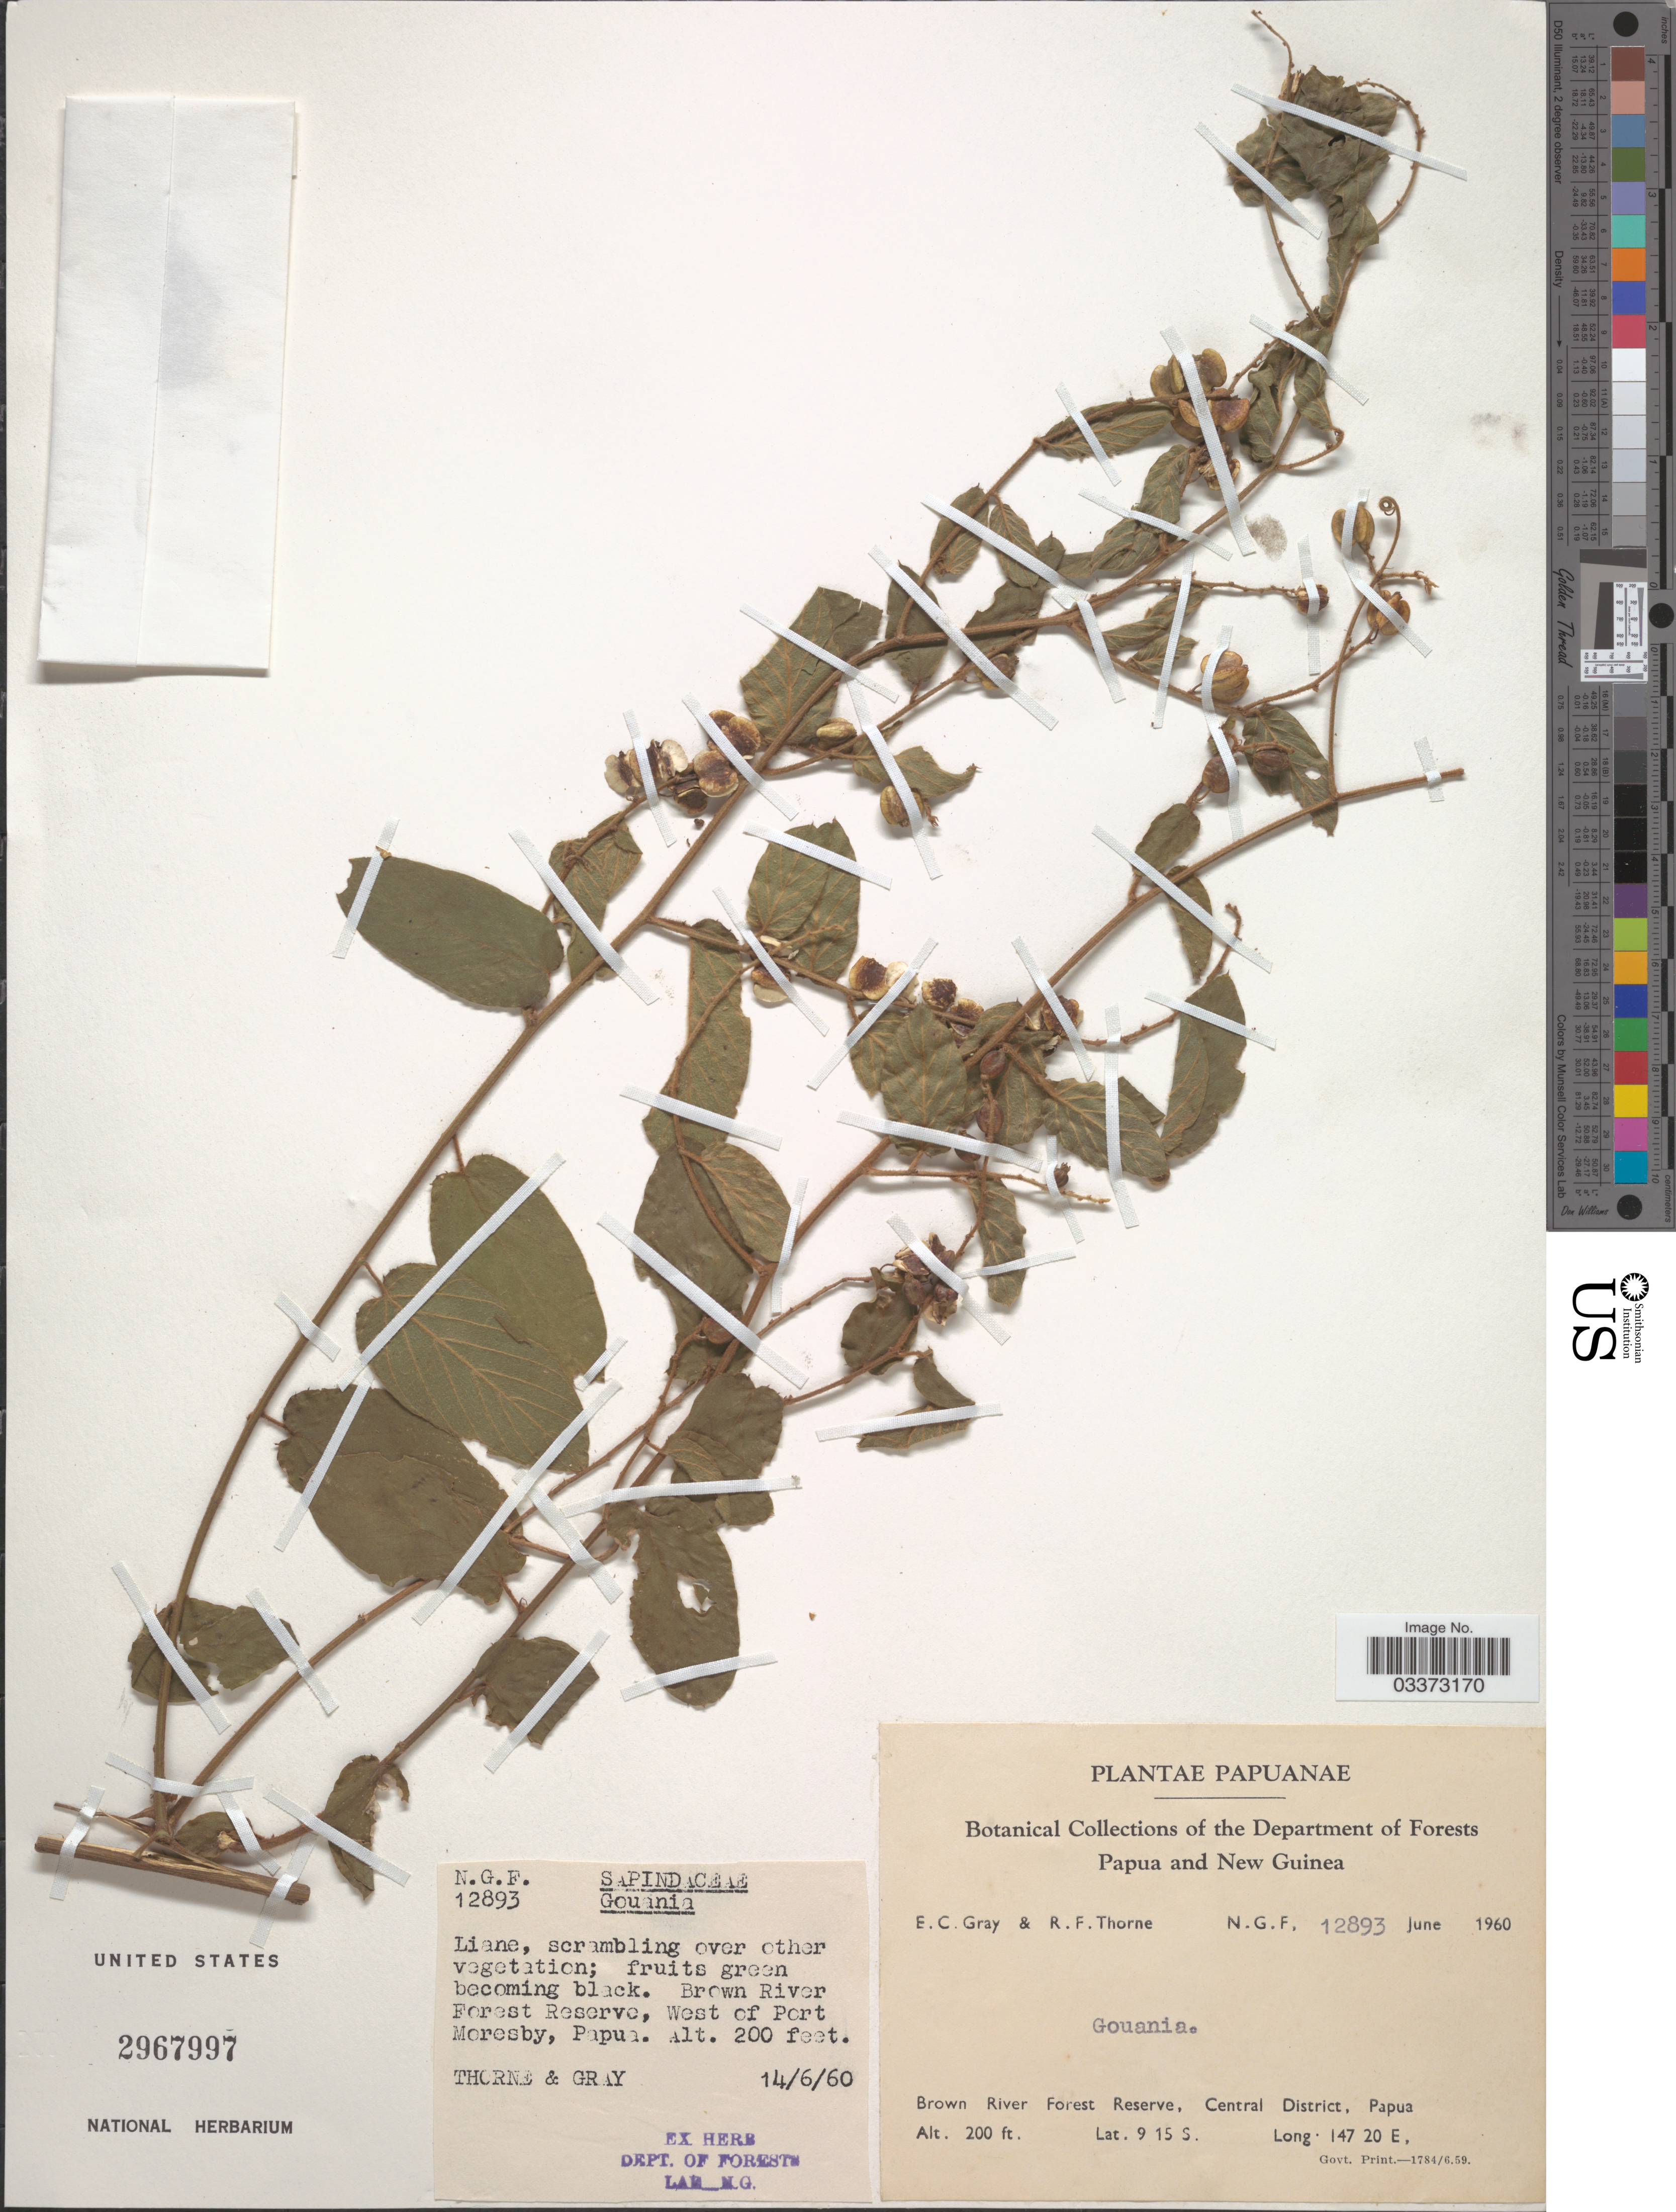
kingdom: Plantae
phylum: Tracheophyta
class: Magnoliopsida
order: Rosales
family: Rhamnaceae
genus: Gouania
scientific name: Gouania sp.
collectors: E. C. G. Gray & R. Thorne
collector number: N.G.F. 12893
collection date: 1960-06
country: Papua New Guinea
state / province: Central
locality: Papua and New Guinea. Brown river Forest Reserve, Central District, Papua. West of Port Moresby.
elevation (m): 61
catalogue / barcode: US 2967997